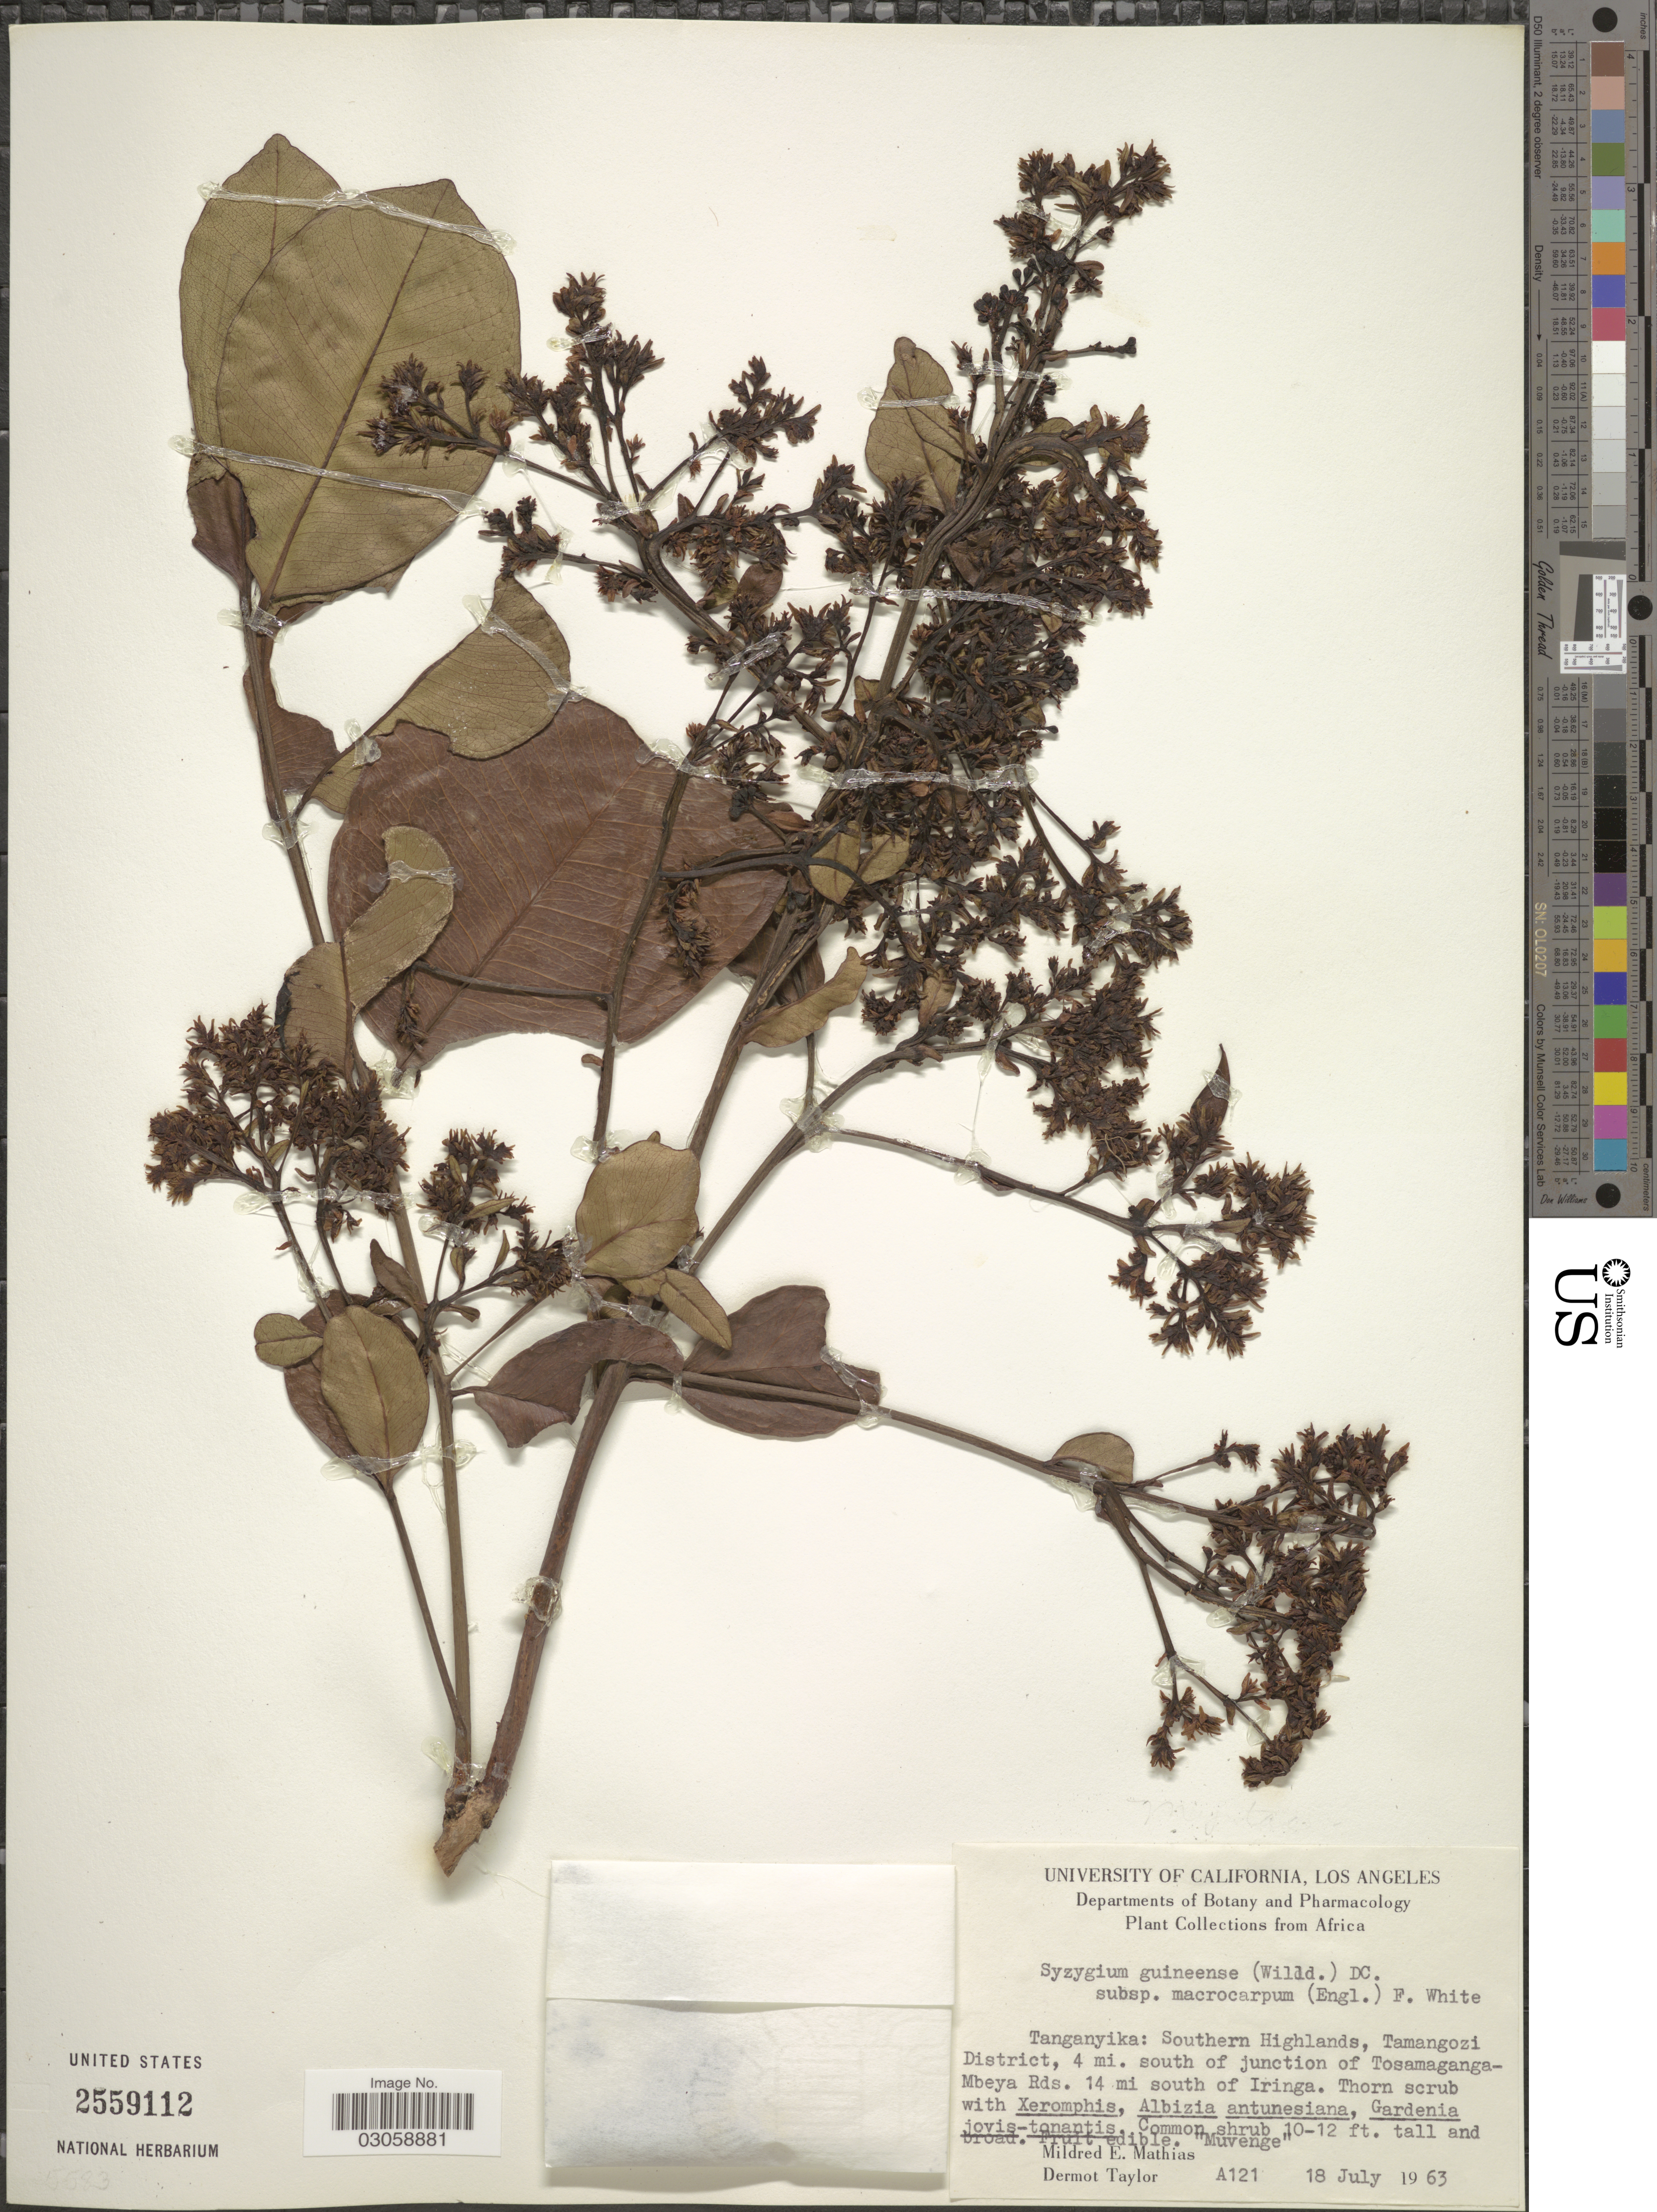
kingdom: Plantae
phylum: Tracheophyta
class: Magnoliopsida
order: Myrtales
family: Myrtaceae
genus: Syzygium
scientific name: Syzygium guineense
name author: (Willd.) DC.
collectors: M. E. Mathias & D. Taylor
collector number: A121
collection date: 1963-07-18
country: Tanzania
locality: Tanganyika: Southern Highlands, Tamangozi District, 4 mi. south of junction of Tosamaganga-Mbeya Rds., 14 mi south of Iringa.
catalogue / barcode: US 2559112